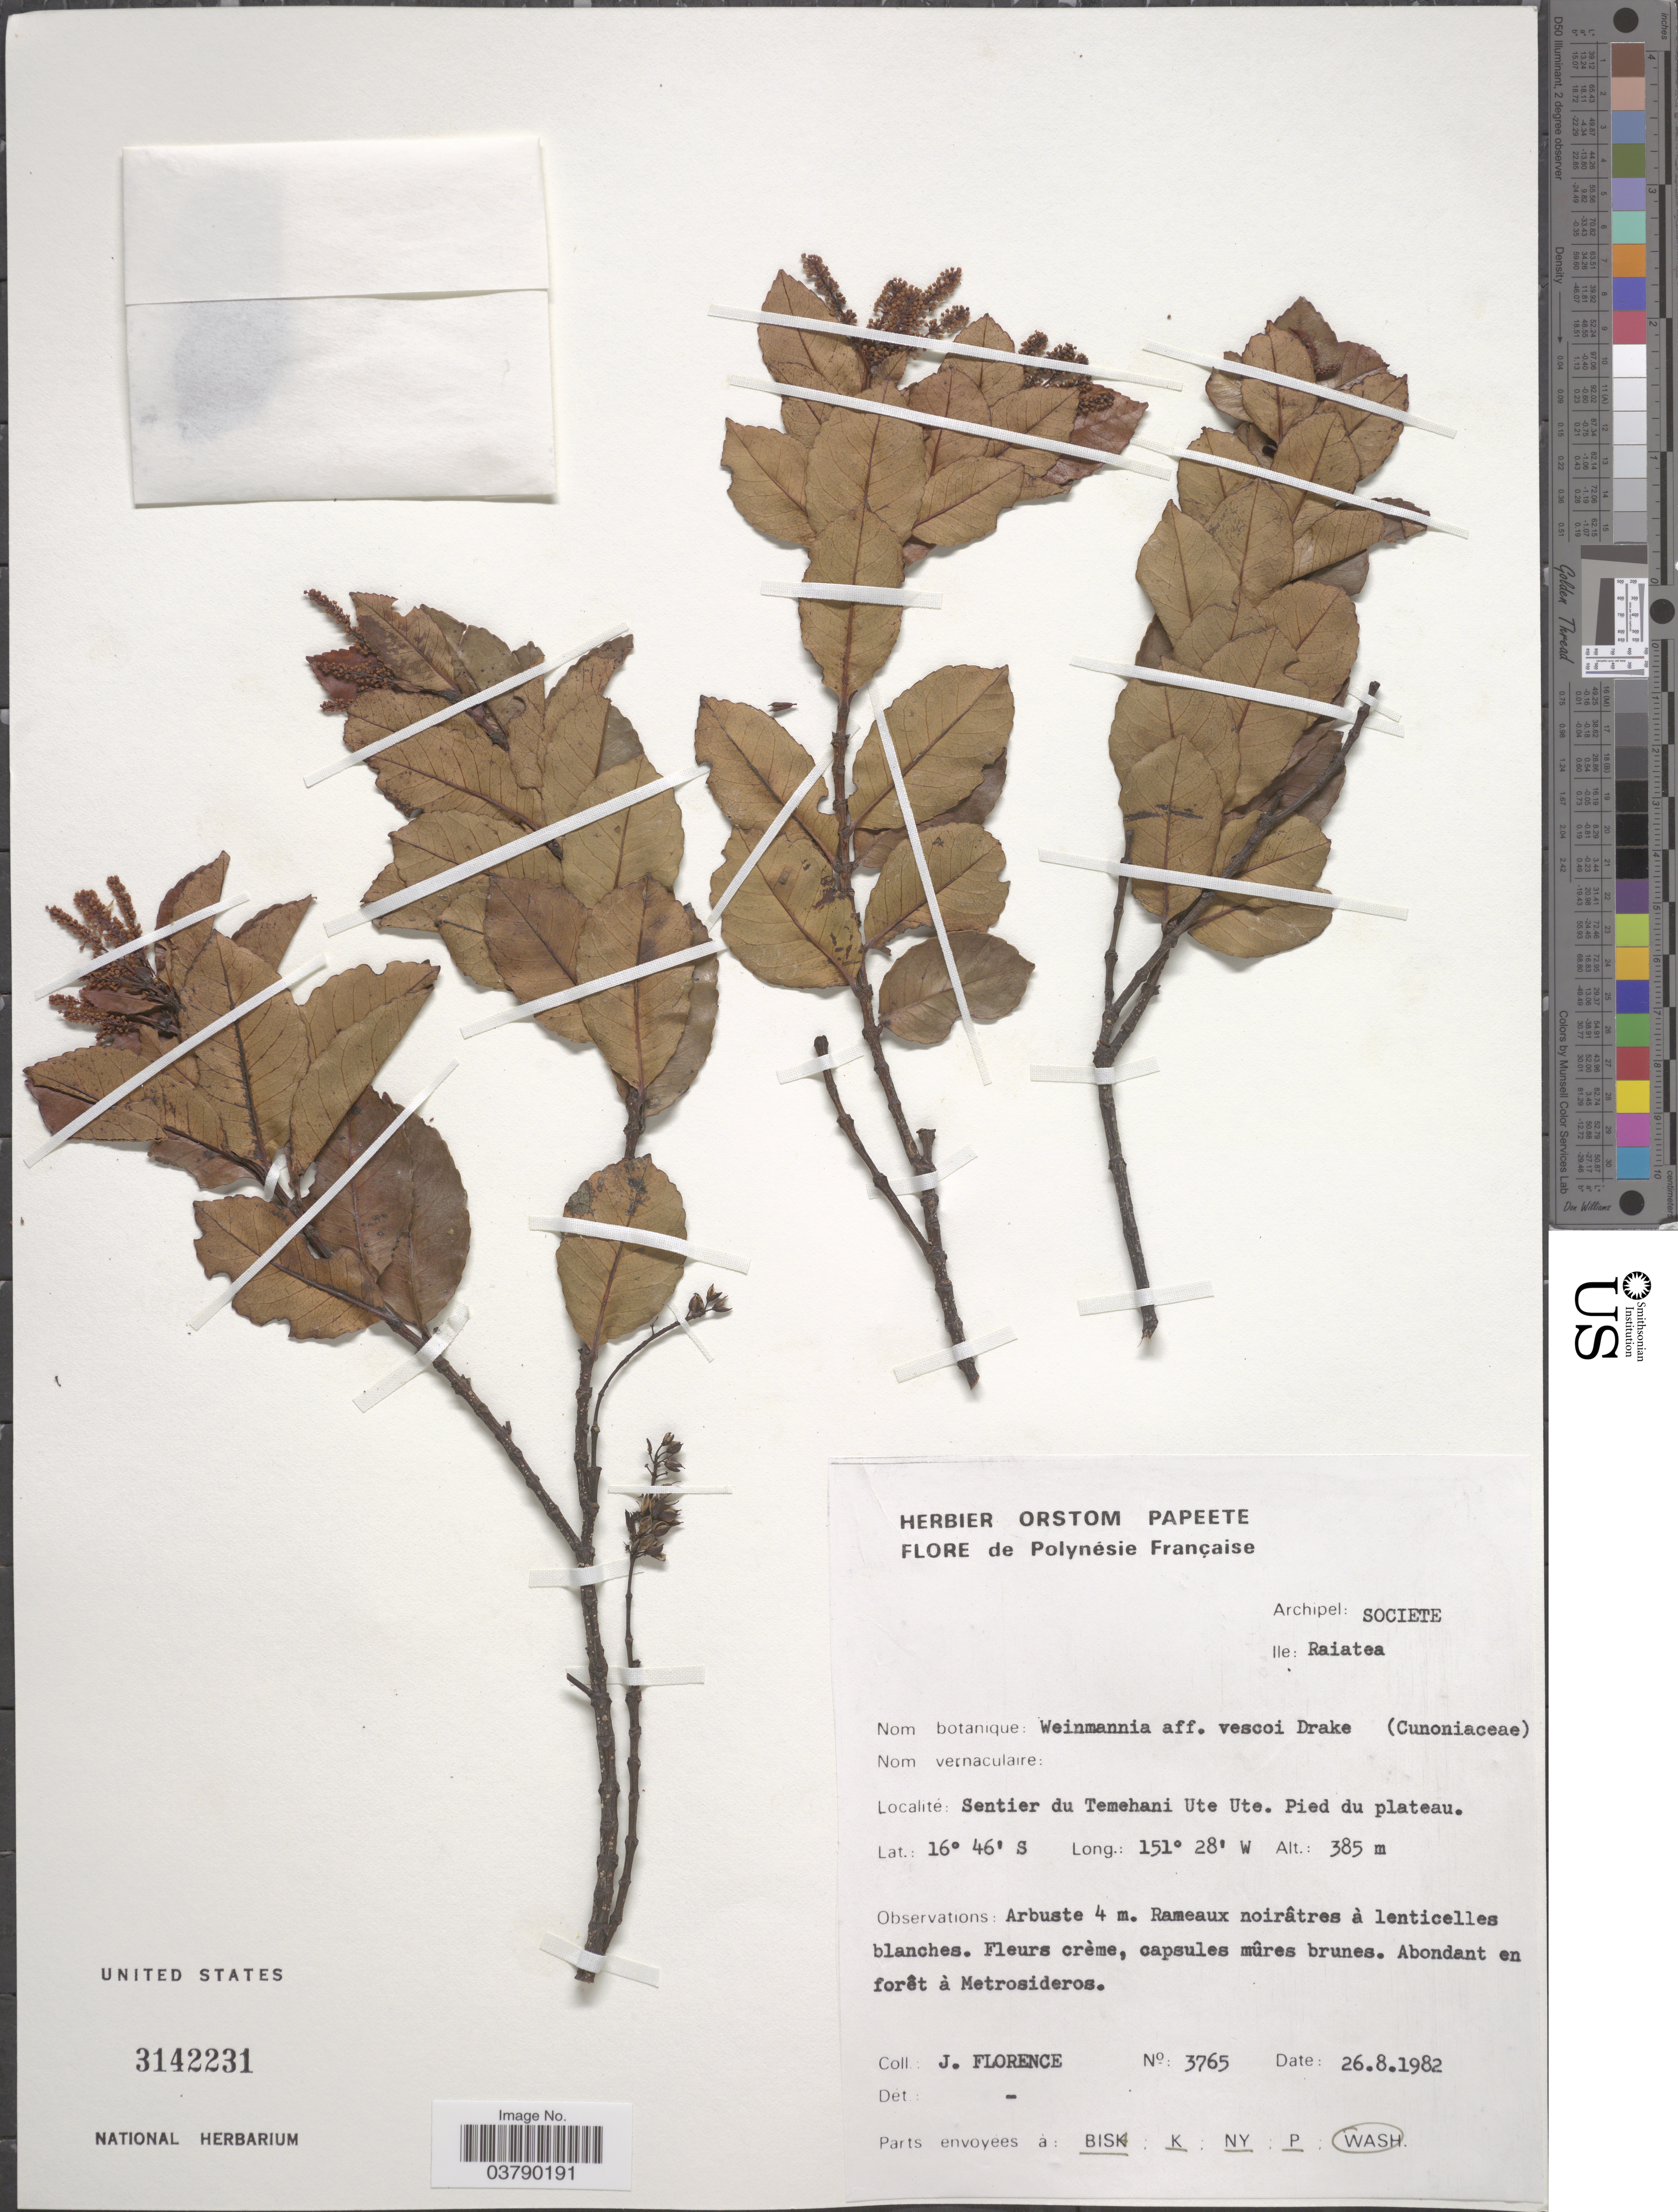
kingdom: Plantae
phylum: Tracheophyta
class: Magnoliopsida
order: Oxalidales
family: Cunoniaceae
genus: Pterophylla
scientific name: Pterophylla vescoi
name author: (Drake) Pillon & H.C. Hopkins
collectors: J. Florence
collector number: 3765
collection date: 1982-08-26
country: French Polynesia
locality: Polynésie Française. Archipel: Societe. Ile: Raiatea. Sentier du Temehani Ute Ute. Pied du plateau.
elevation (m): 385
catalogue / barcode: US 3142231